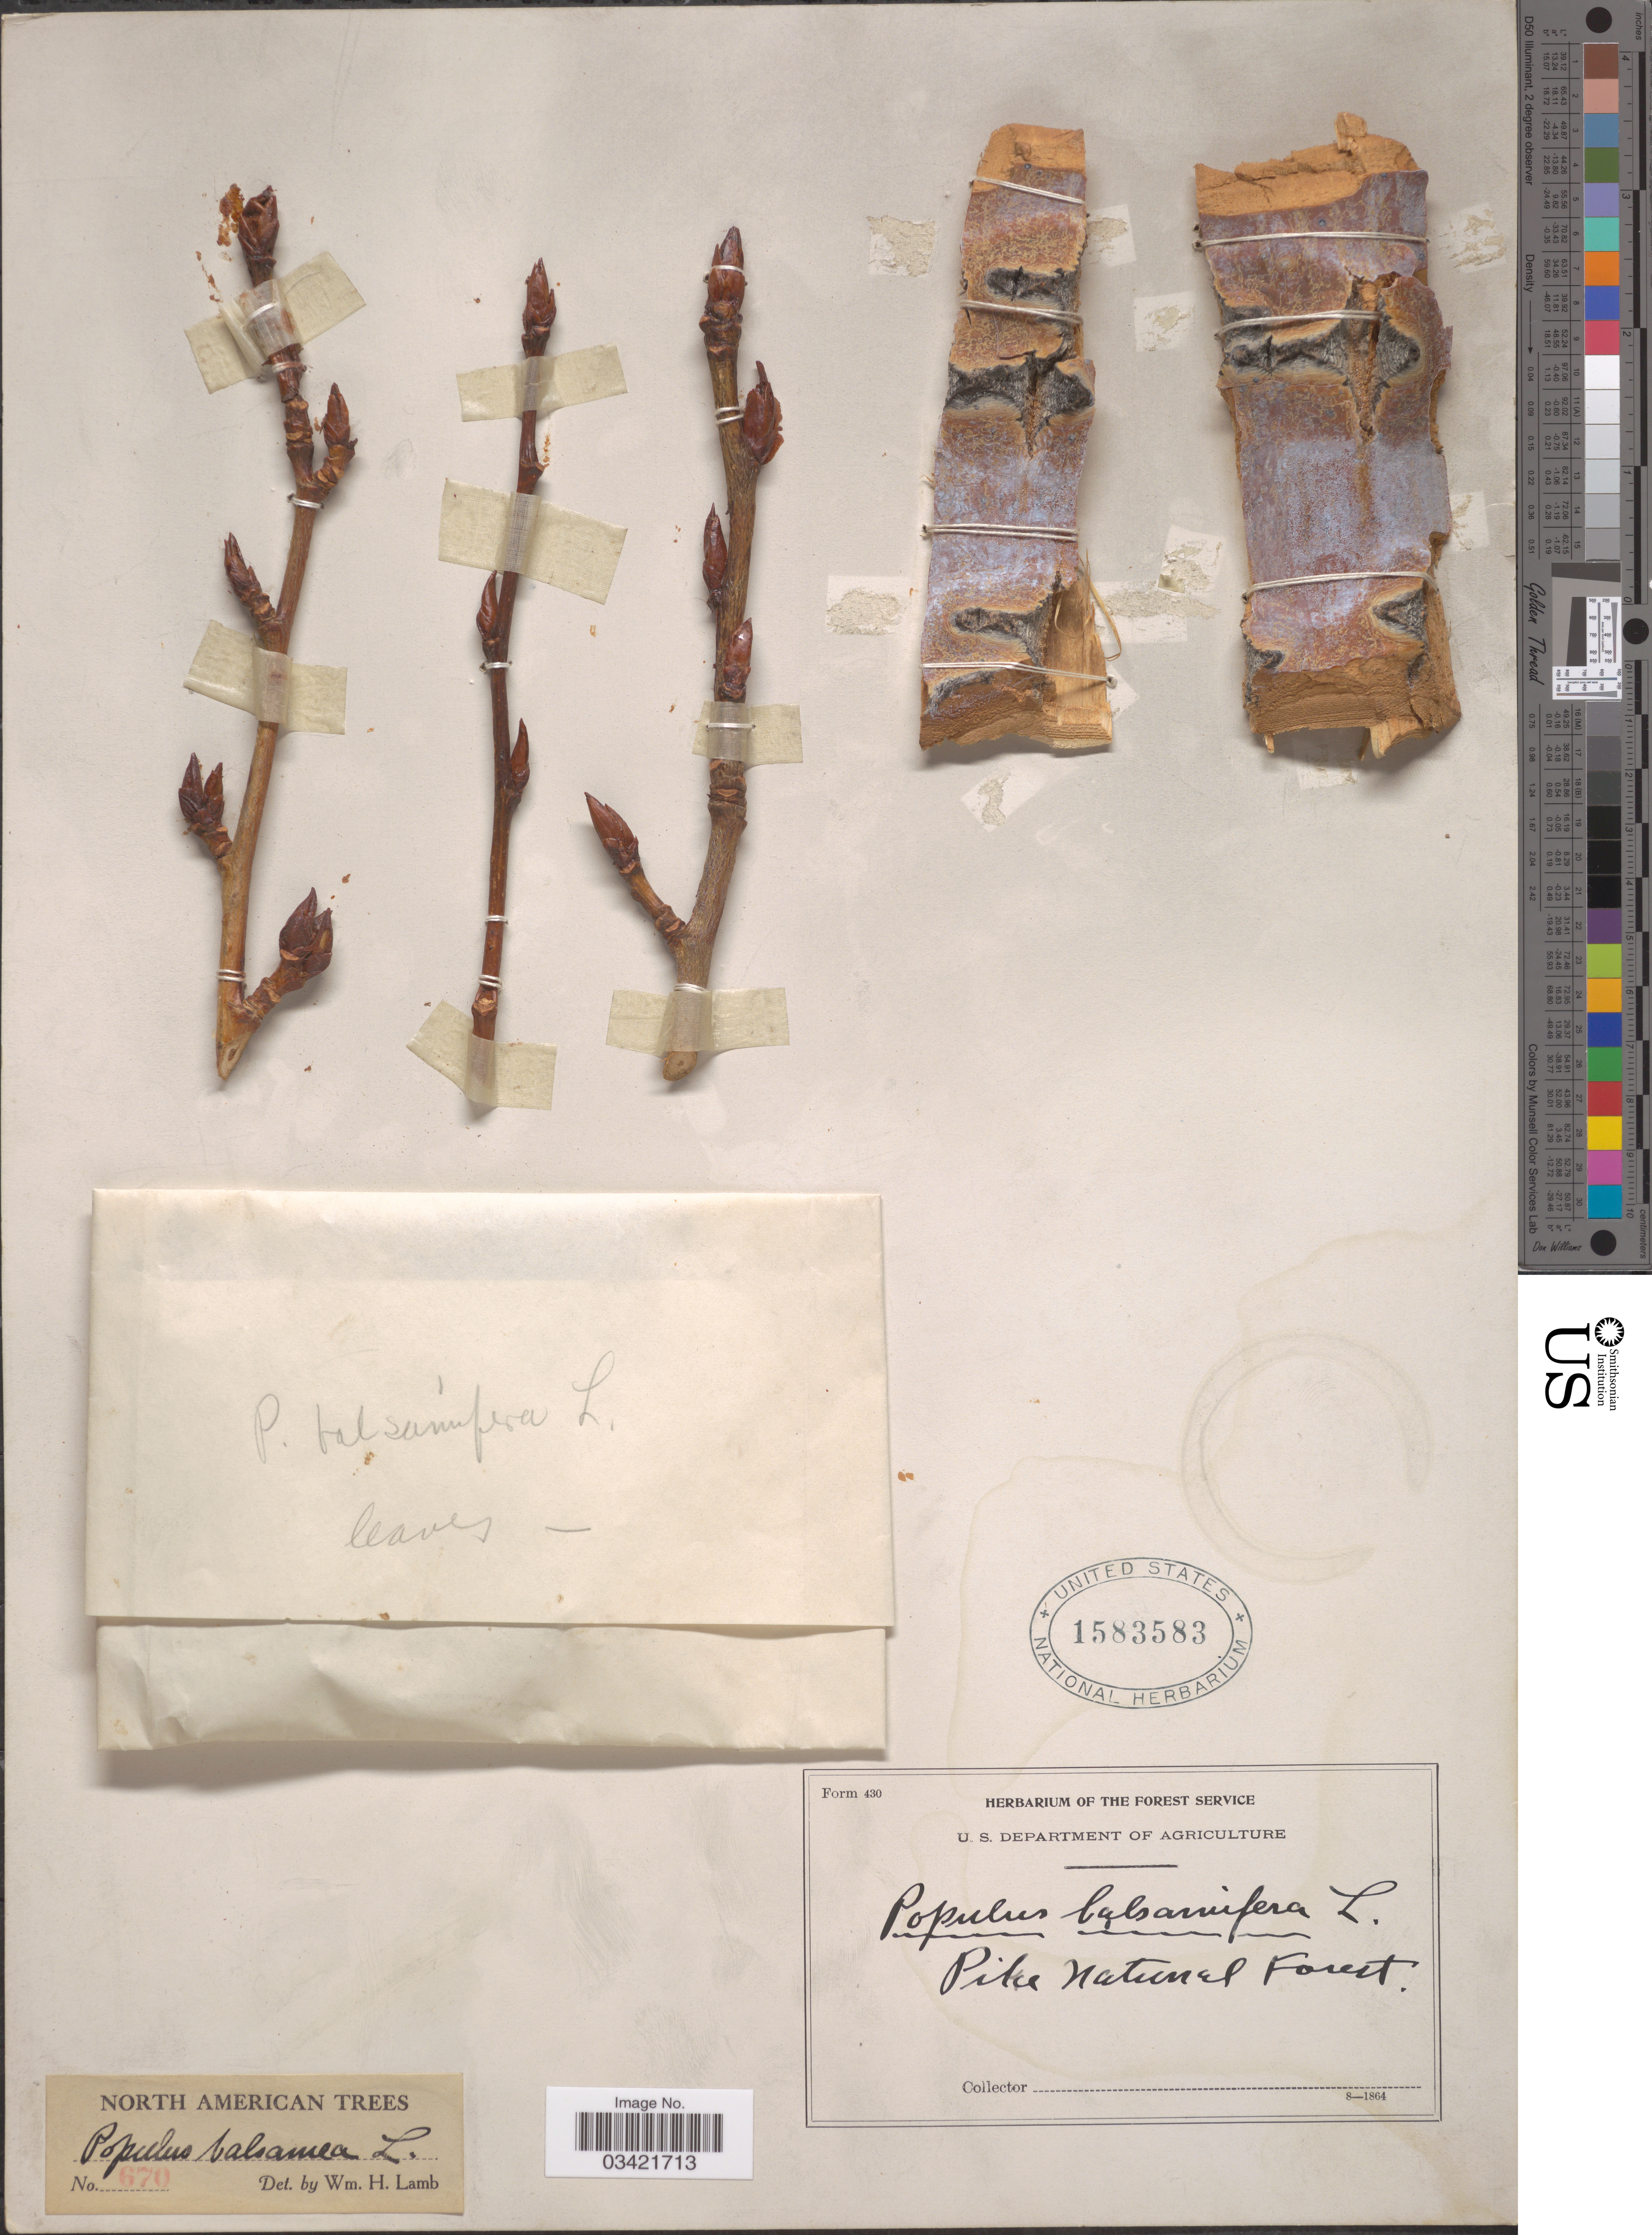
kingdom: Plantae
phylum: Tracheophyta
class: Magnoliopsida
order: Malpighiales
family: Salicaceae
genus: Populus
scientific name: Populus balsamifera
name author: L.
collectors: Ex herb. of the Forest Service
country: United States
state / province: Colorado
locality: Pike National Forest.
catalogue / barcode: US 1583583